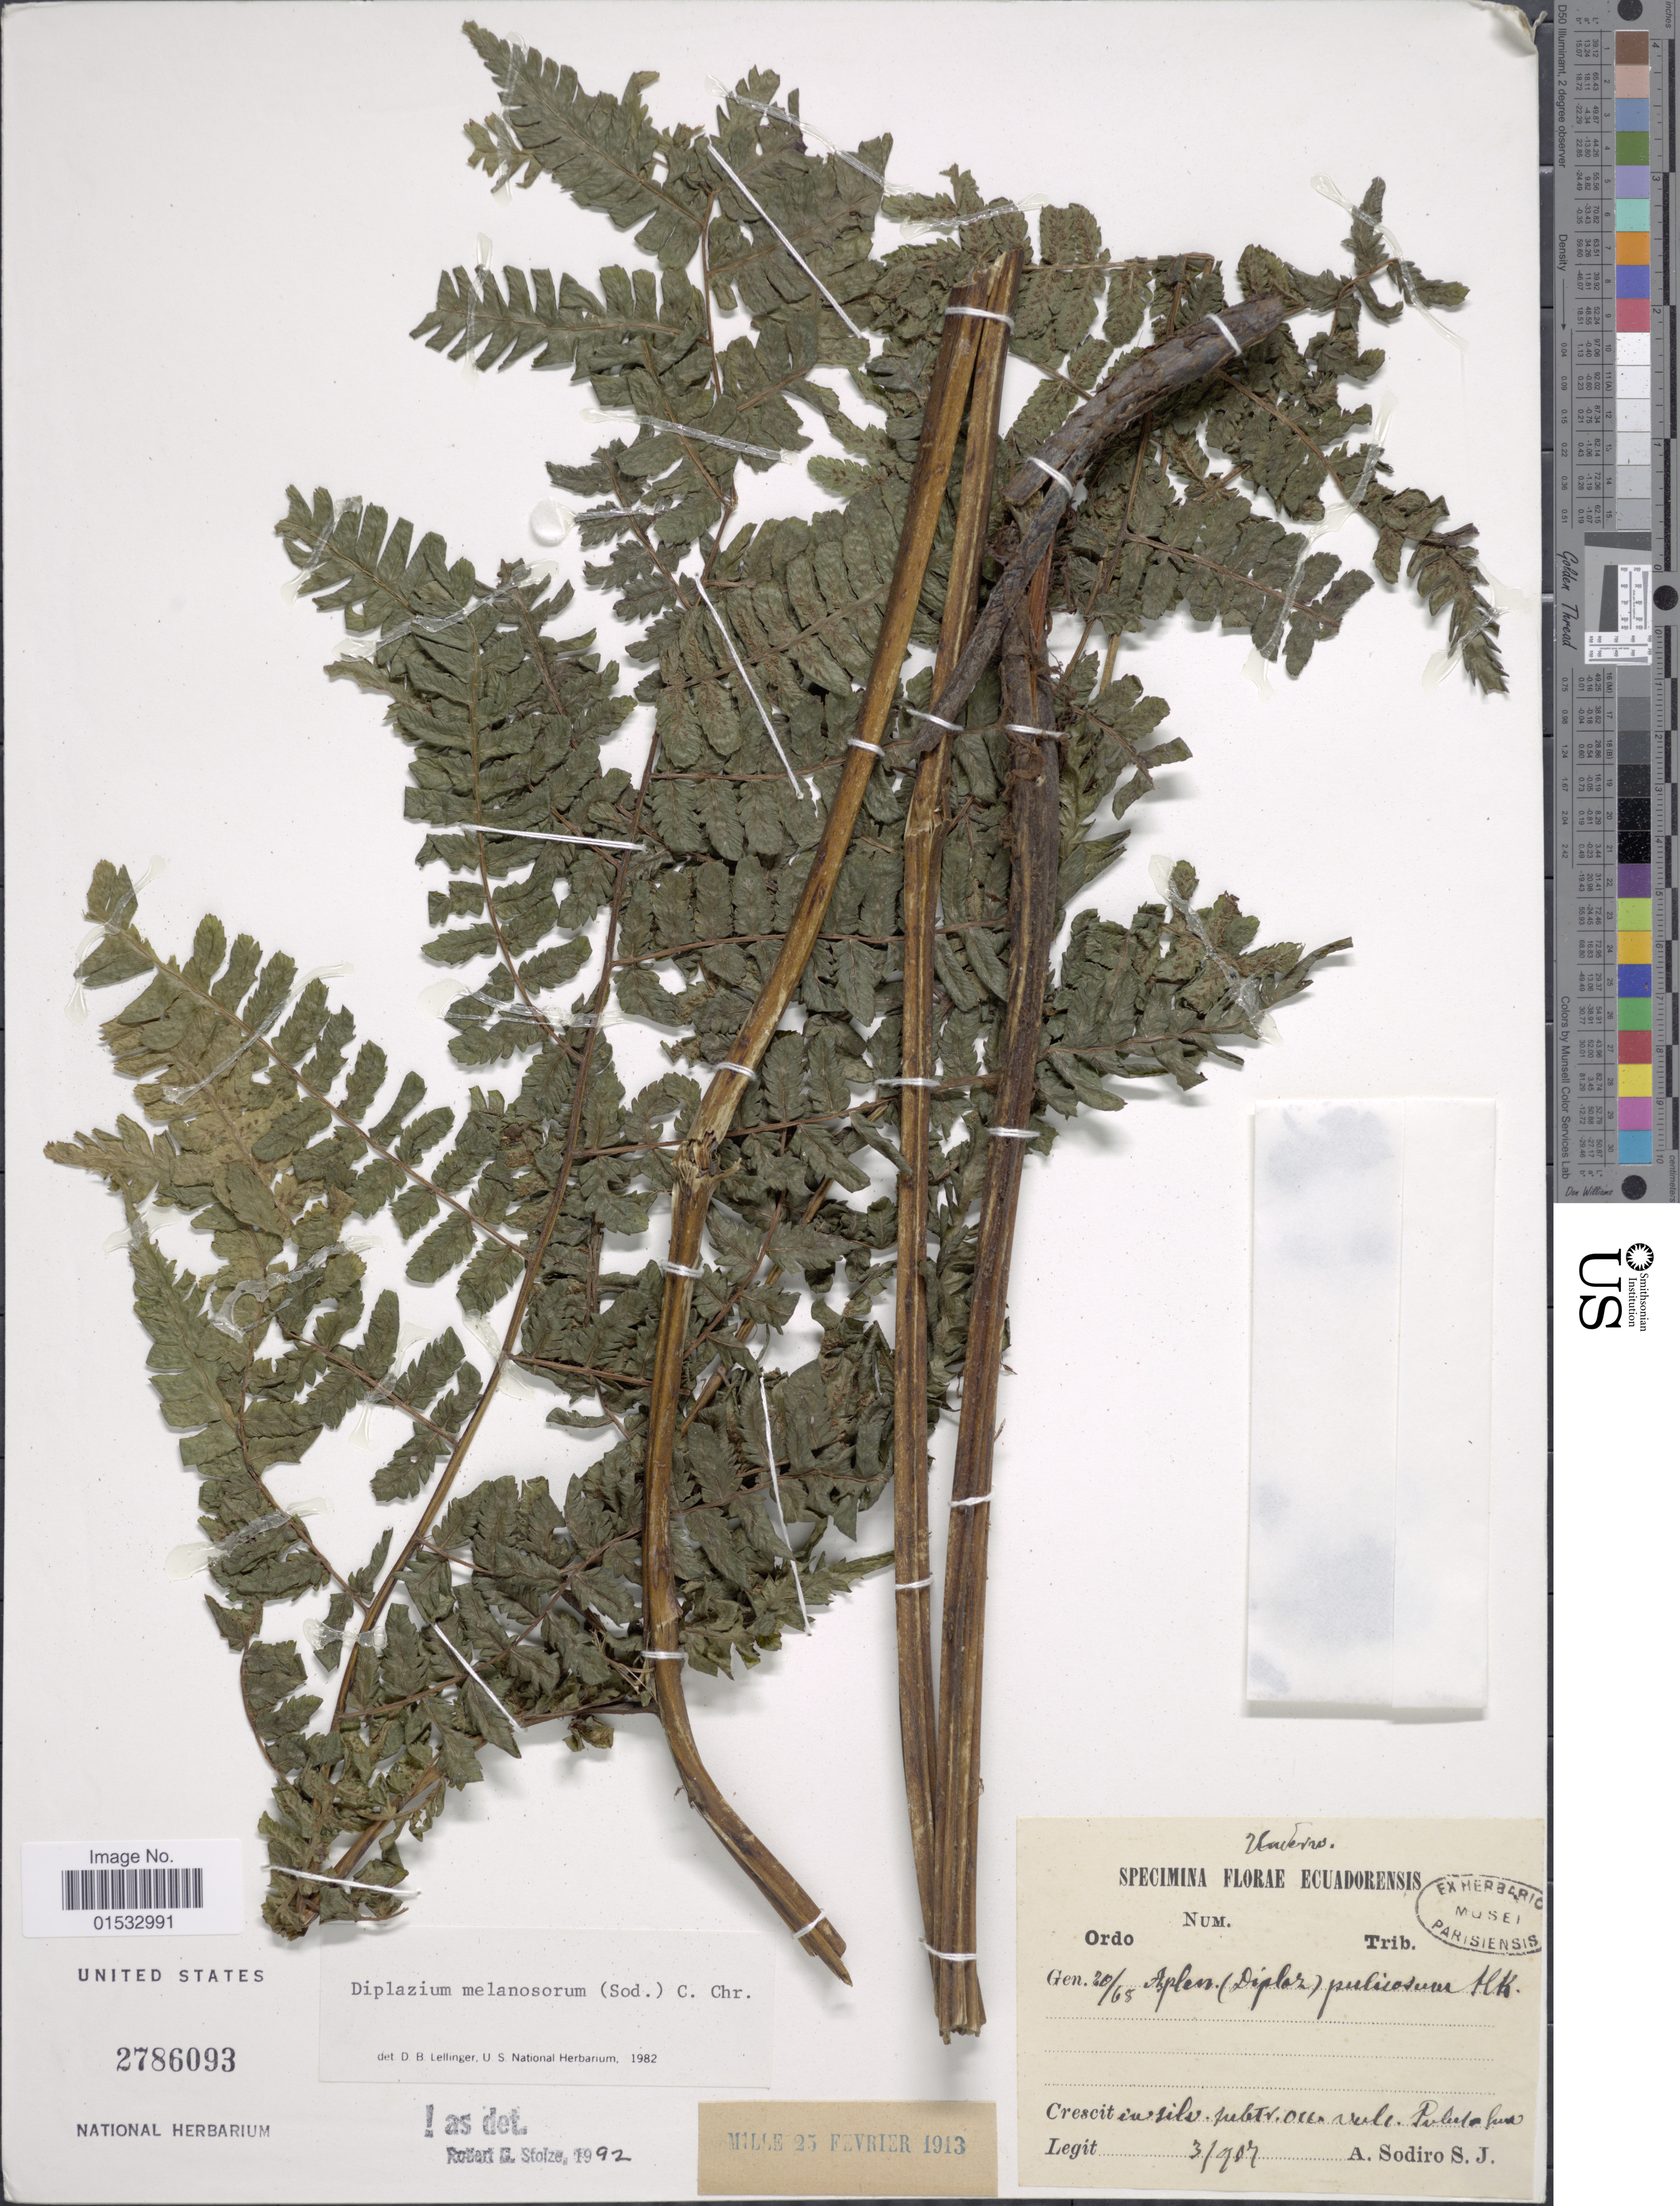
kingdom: Plantae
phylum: Tracheophyta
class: Polypodiopsida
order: Polypodiales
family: Athyriaceae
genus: Diplazium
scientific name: Diplazium melanosorum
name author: (Sodiro) C. Chr.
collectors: A. Sodiro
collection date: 1907-03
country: Ecuador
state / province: Pichincha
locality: Pululahua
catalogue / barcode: US 2786093